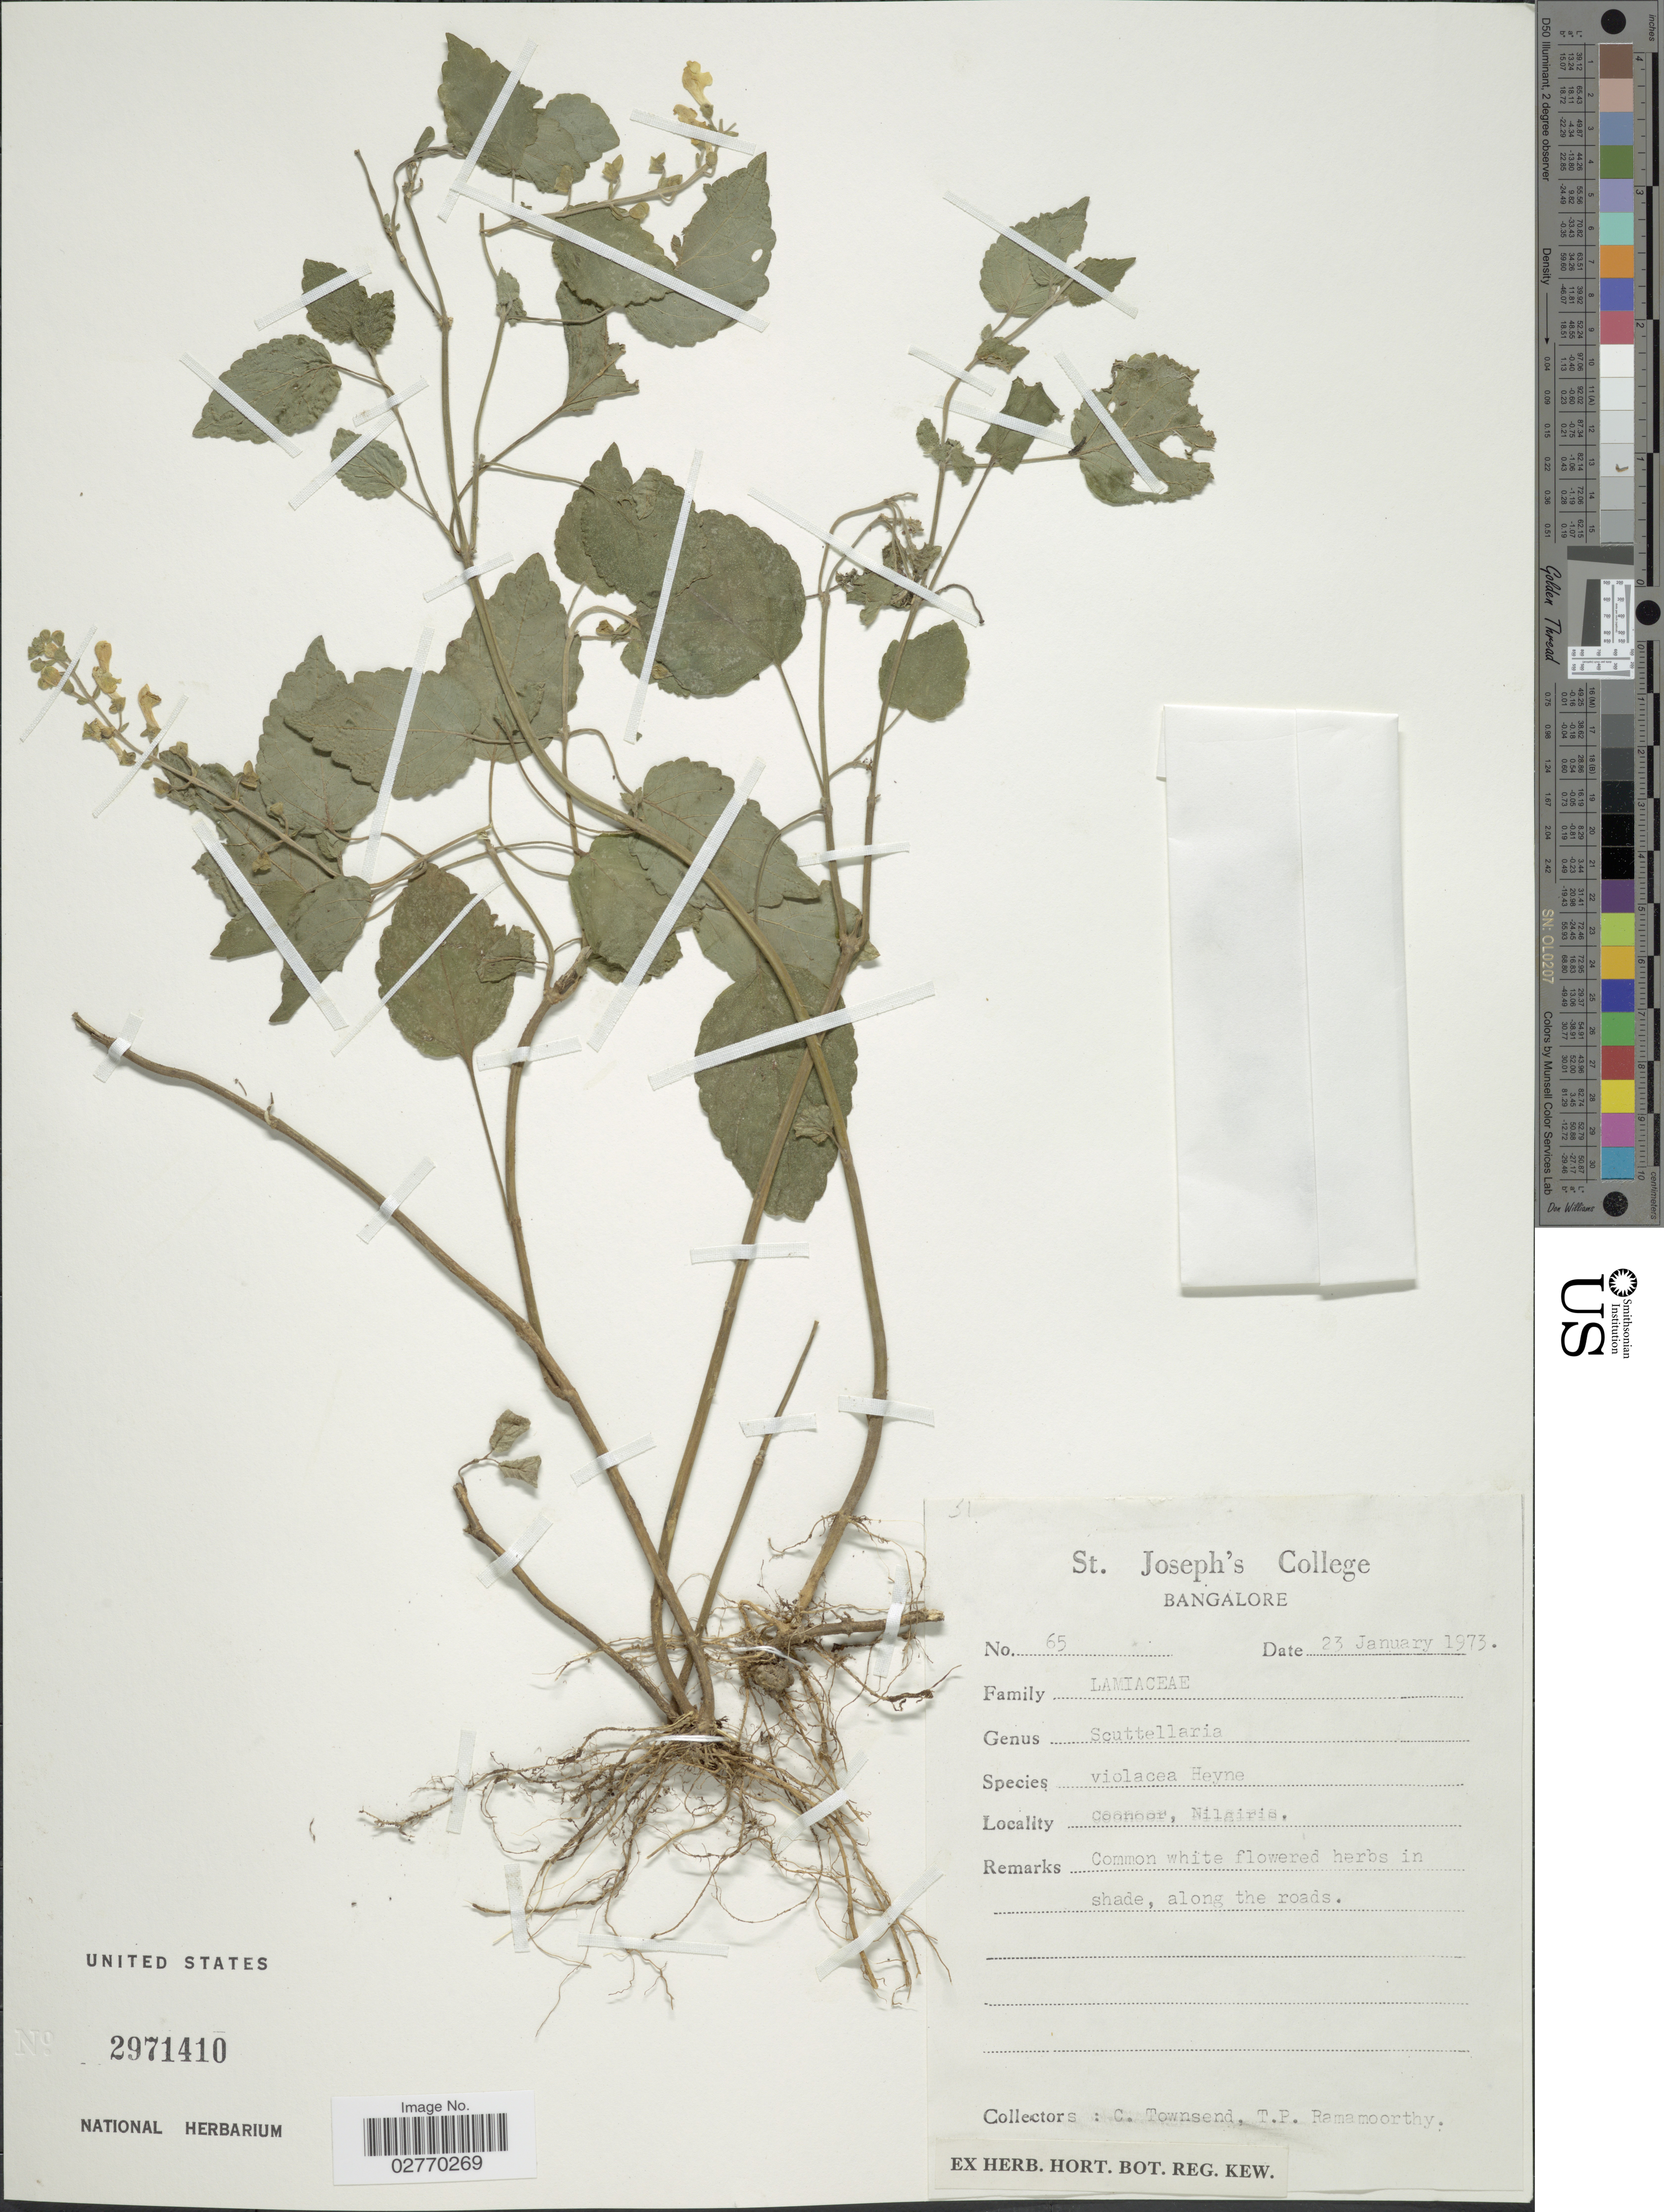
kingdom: Plantae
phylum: Tracheophyta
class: Magnoliopsida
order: Lamiales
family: Lamiaceae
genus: Scutellaria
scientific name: Scutellaria violacea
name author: B. Heyne ex Benth.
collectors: C. Townsend & T. P. Ramamoorthy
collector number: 65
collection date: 1973-01-23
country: India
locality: Coonoor, Nilgiris.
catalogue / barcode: US 2971410